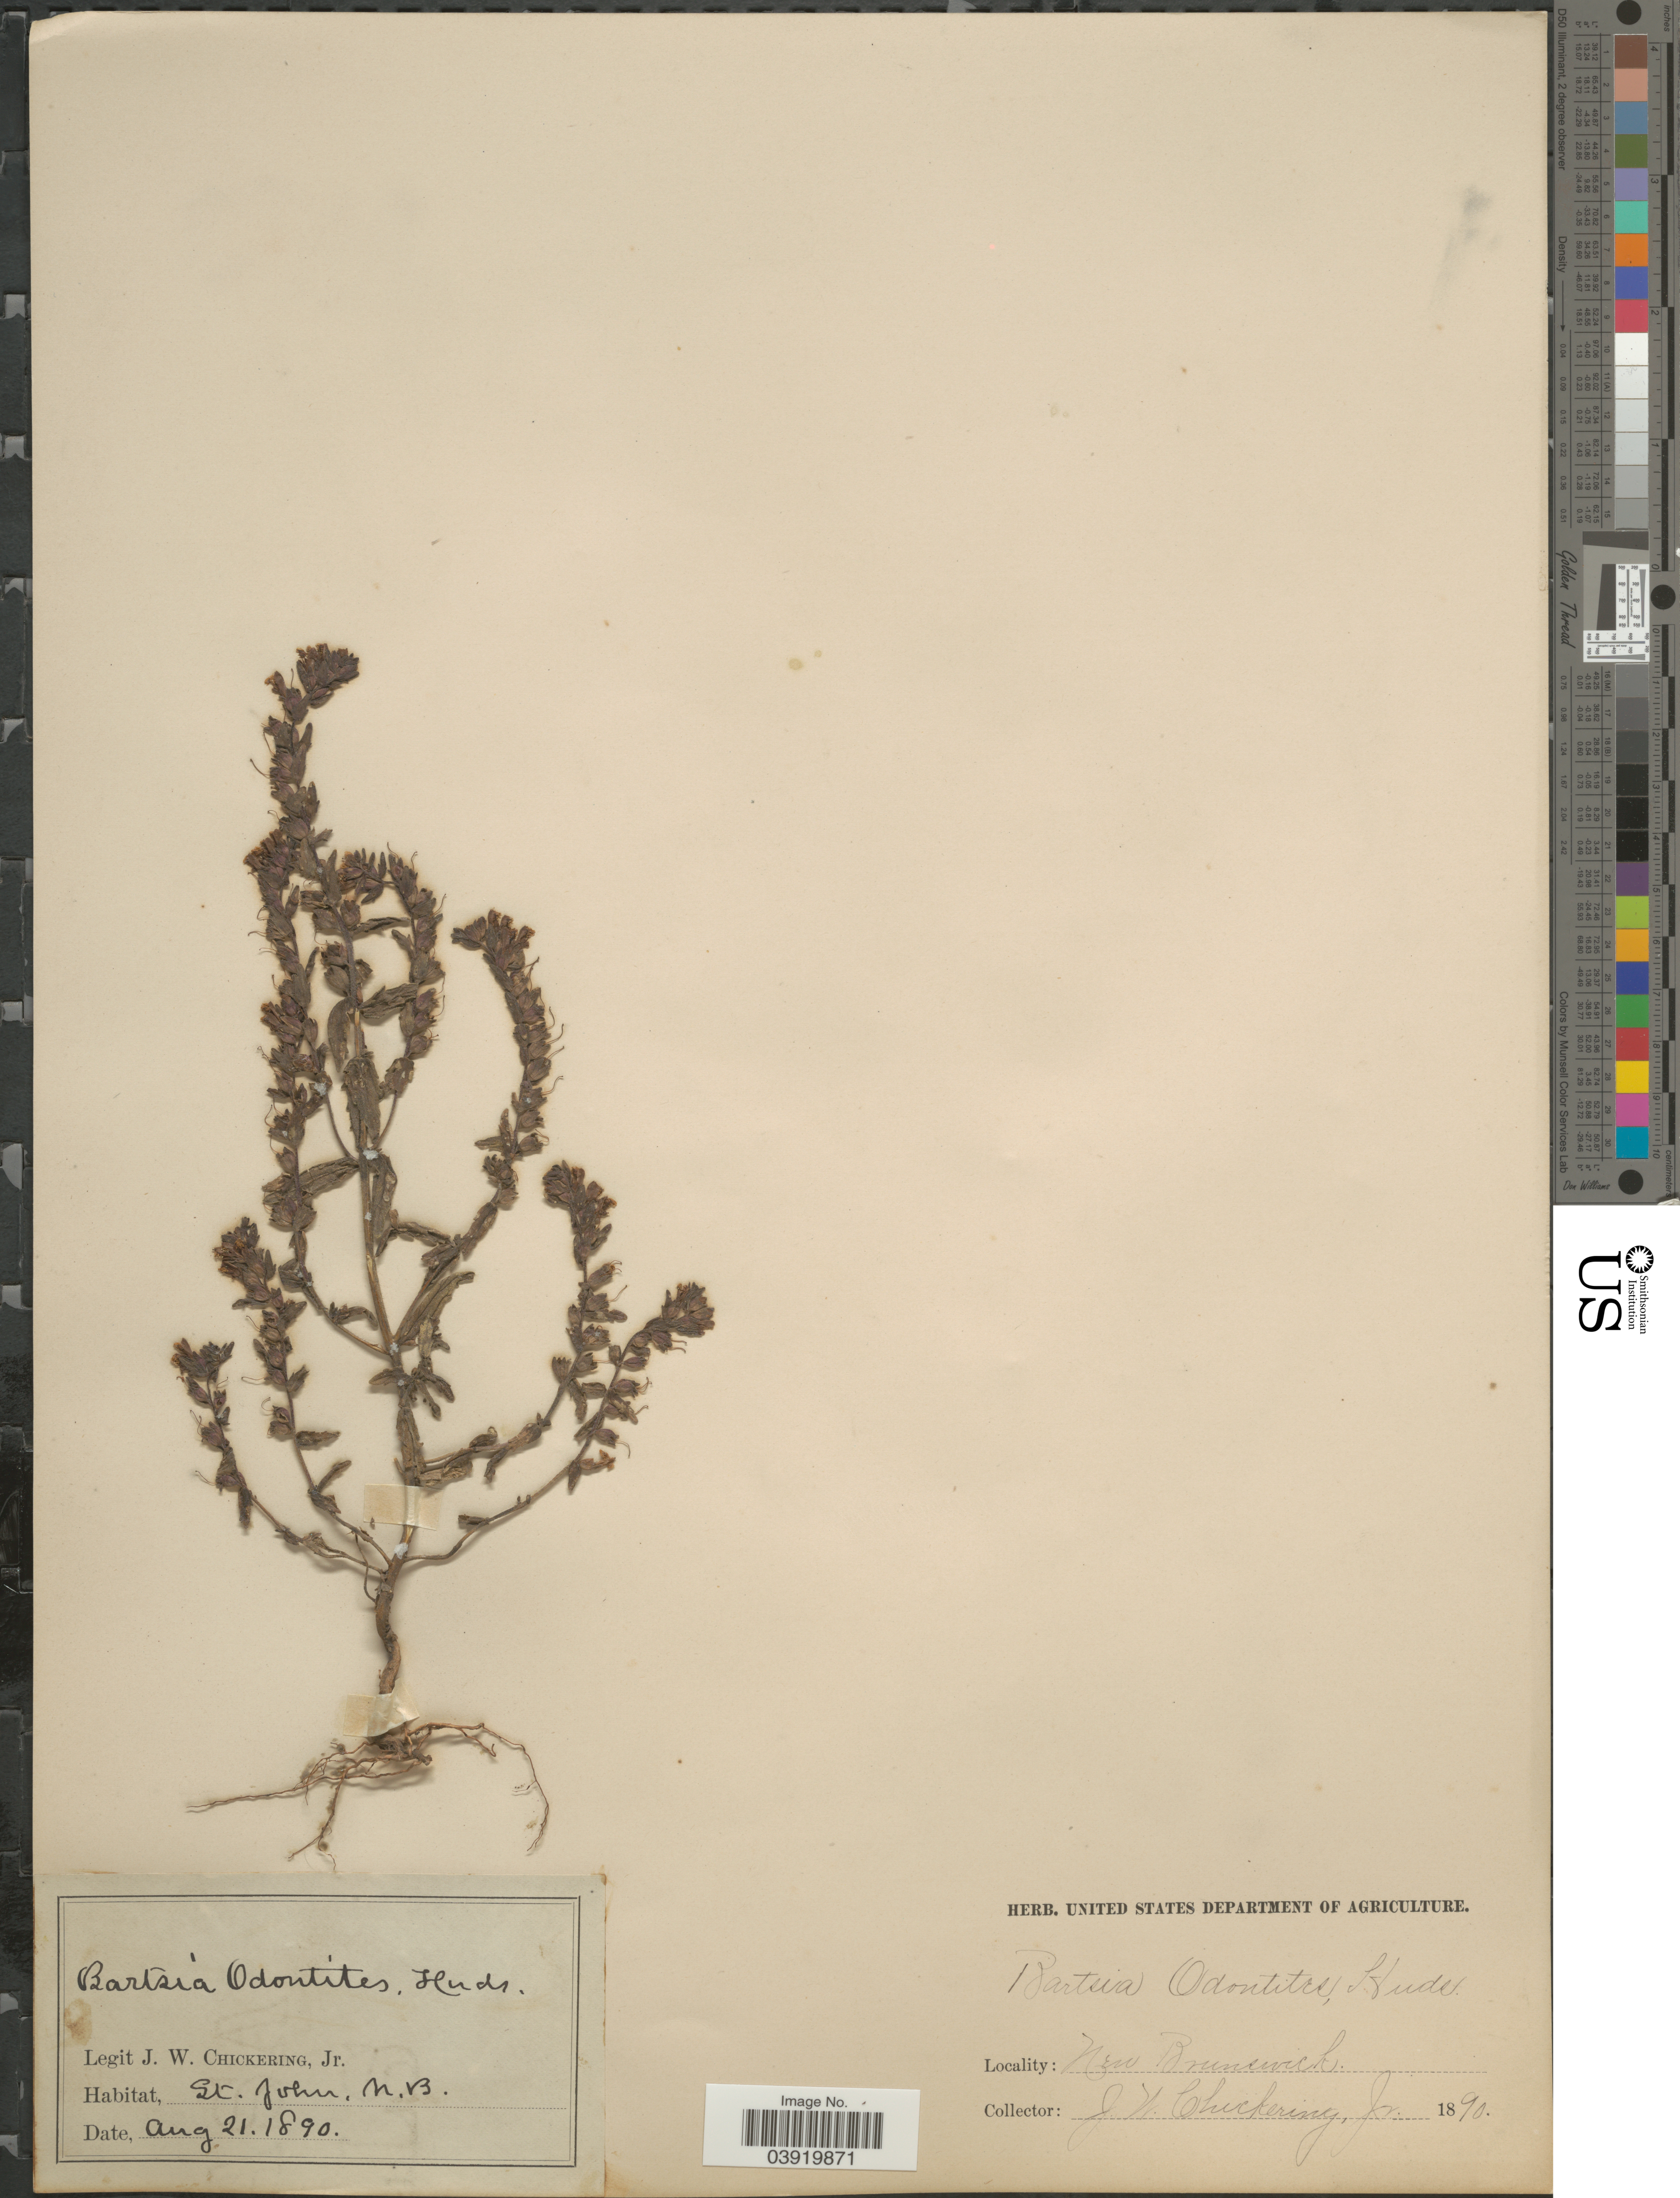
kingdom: Plantae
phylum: Tracheophyta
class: Magnoliopsida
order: Lamiales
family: Orobanchaceae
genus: Odontites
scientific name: Odontites vulgaris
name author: Moench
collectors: J. W. Chickering Jr.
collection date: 1890-08-21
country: Canada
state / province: New Brunswick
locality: St. John.